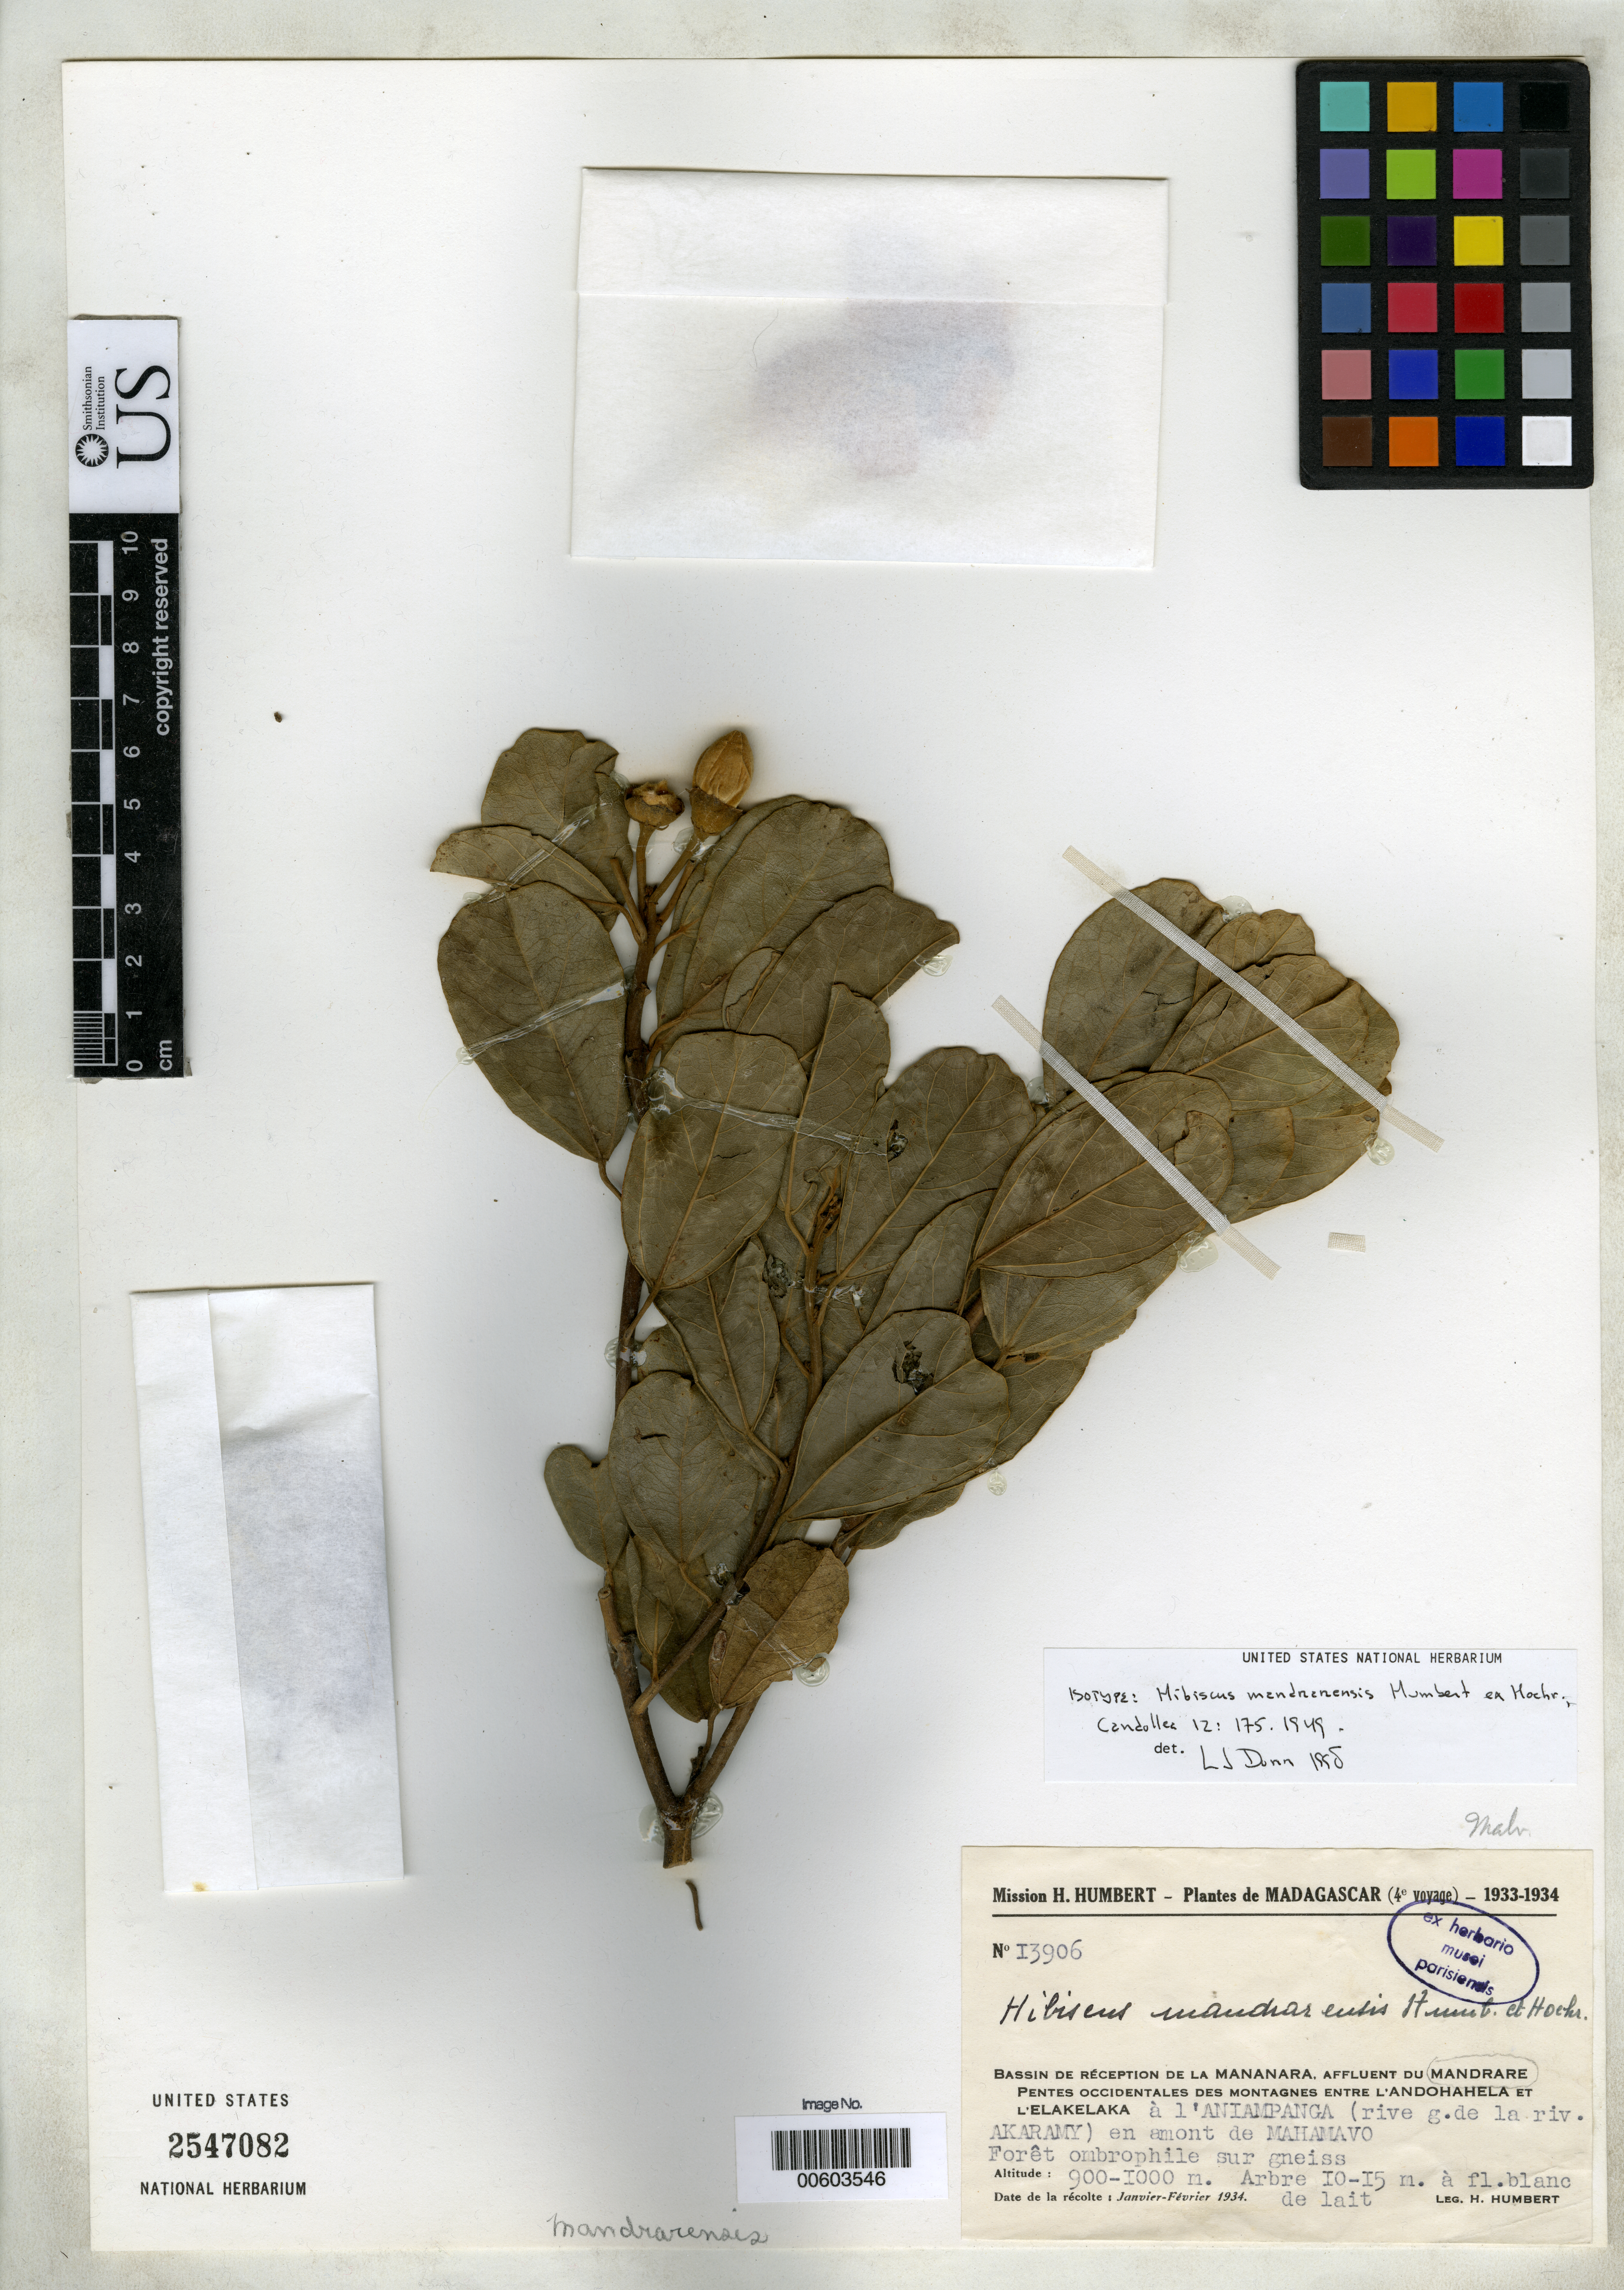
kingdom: Plantae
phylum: Tracheophyta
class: Magnoliopsida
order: Malvales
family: Malvaceae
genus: Hibiscus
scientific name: Hibiscus mandrarensis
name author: Humbert & Hochr.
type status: Isosyntype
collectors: H. Humbert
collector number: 13906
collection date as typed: Jan 1934 to -- Feb 1934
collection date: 1934-01/1934-02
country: Madagascar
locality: Mananara du Mandrare, pentes occidentales des montagnes entre l'Andohahela & l'Elakelaka, a l'Aniampanga en amont de Mahamavo.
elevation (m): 900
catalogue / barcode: US 2547082